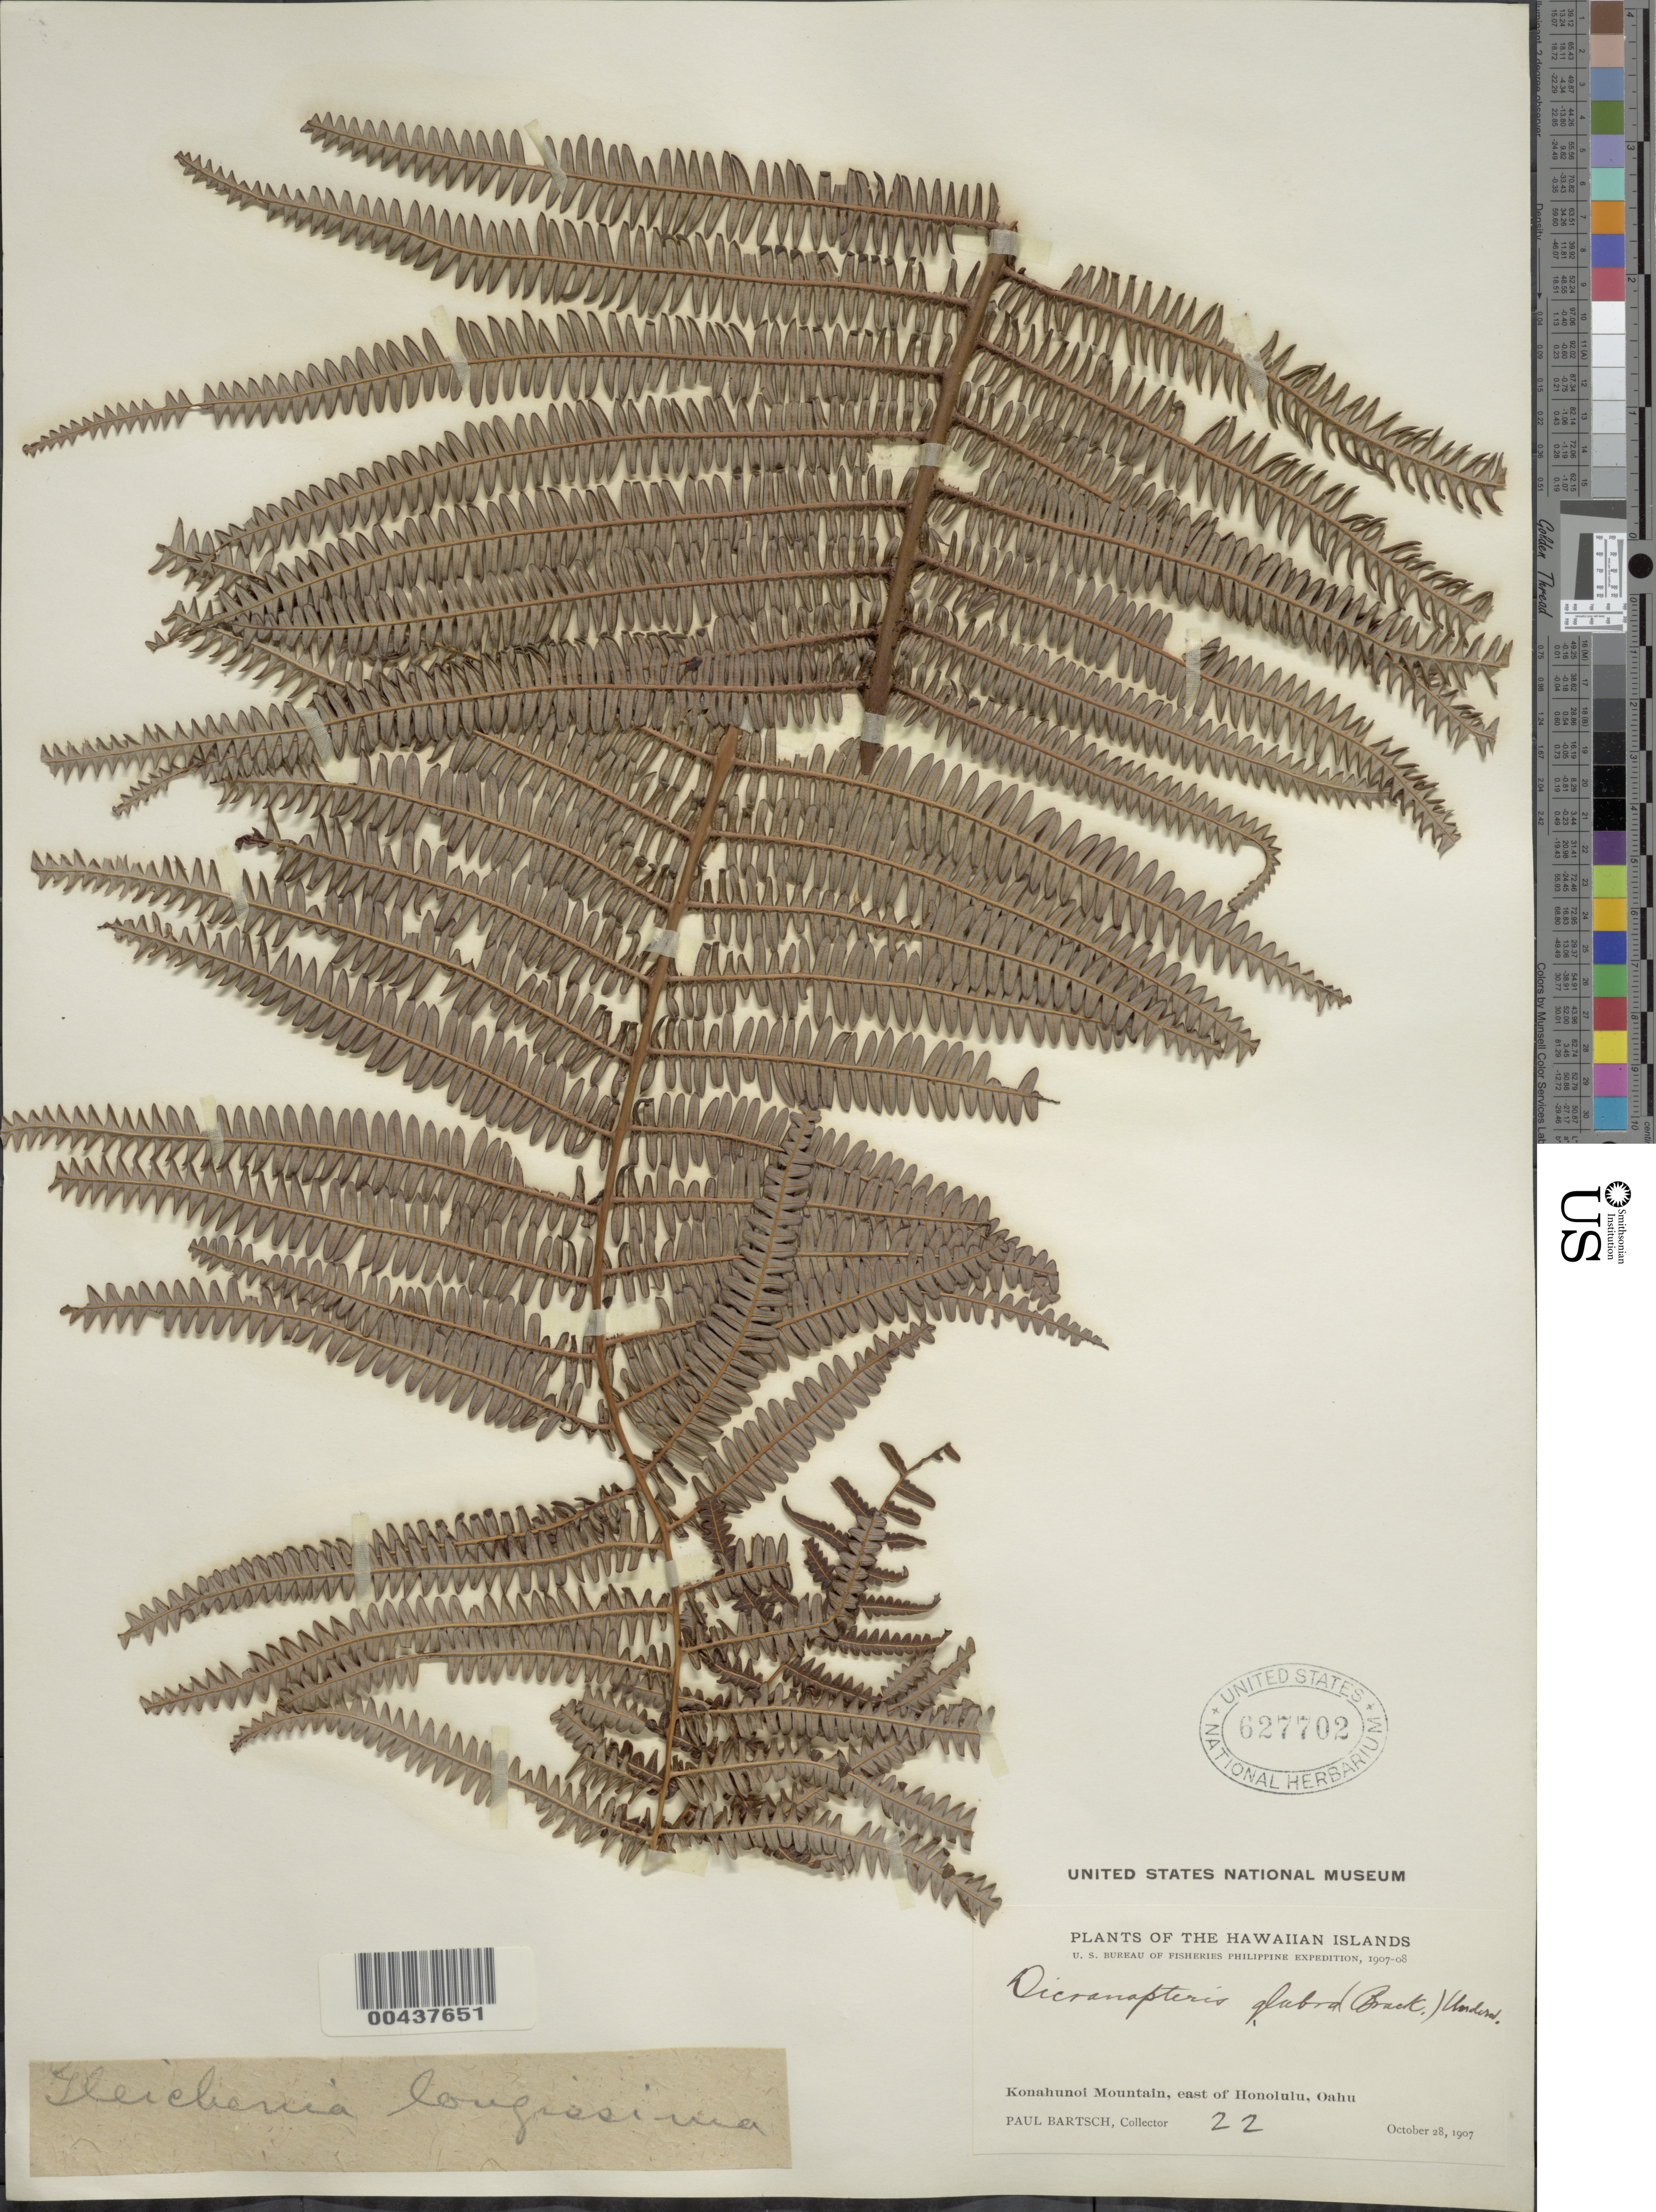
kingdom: Plantae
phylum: Tracheophyta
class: Polypodiopsida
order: Gleicheniales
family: Gleicheniaceae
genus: Diplopterygium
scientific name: Diplopterygium glaucum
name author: (Thunb. ex Houtt.) Nakai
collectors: P. Bartsch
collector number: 22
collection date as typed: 28 Oct 1907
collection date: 1907-10-28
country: United States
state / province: Hawaii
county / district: Honolulu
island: Oahu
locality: Konahunoi Mountain, E of Honolulu, Oahu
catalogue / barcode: US 627702